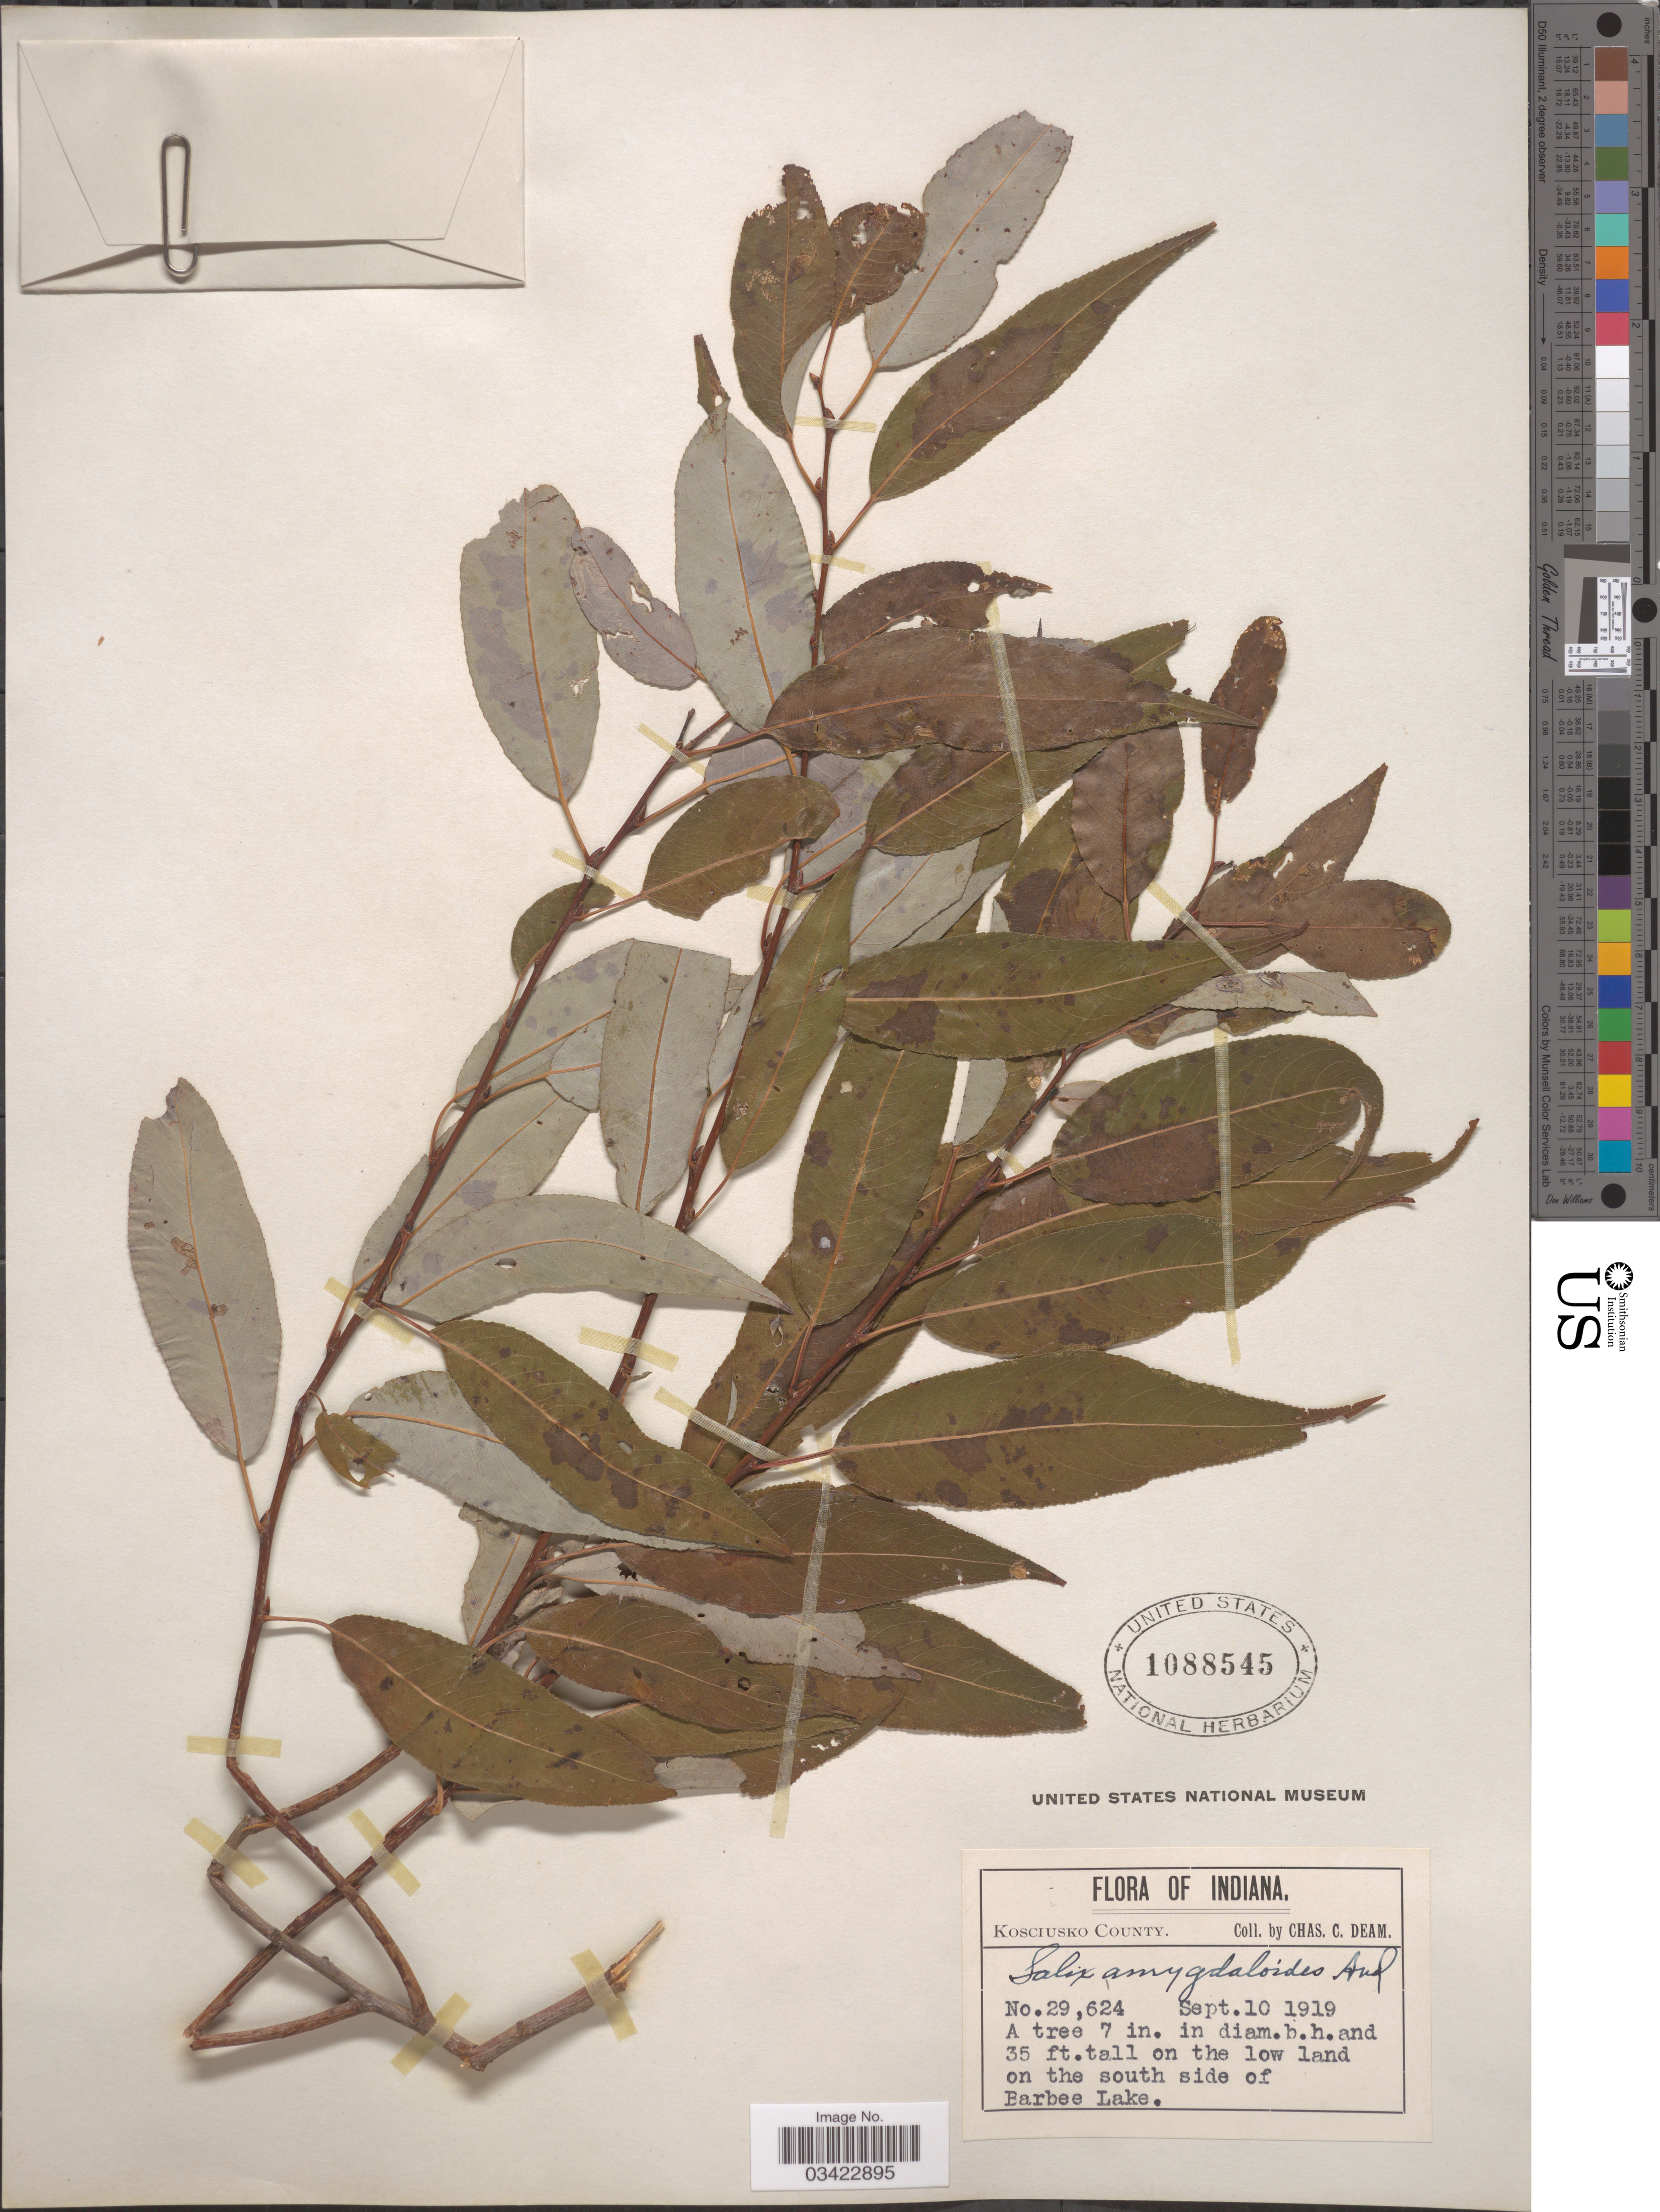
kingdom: Plantae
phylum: Tracheophyta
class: Magnoliopsida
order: Malpighiales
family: Salicaceae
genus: Salix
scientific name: Salix amygdaloides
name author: Andersson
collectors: C. C. Deam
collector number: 29624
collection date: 1919-09-10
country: United States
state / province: Indiana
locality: Kosciusko County. On the south side of Barbee Lake.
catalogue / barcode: US 1088545